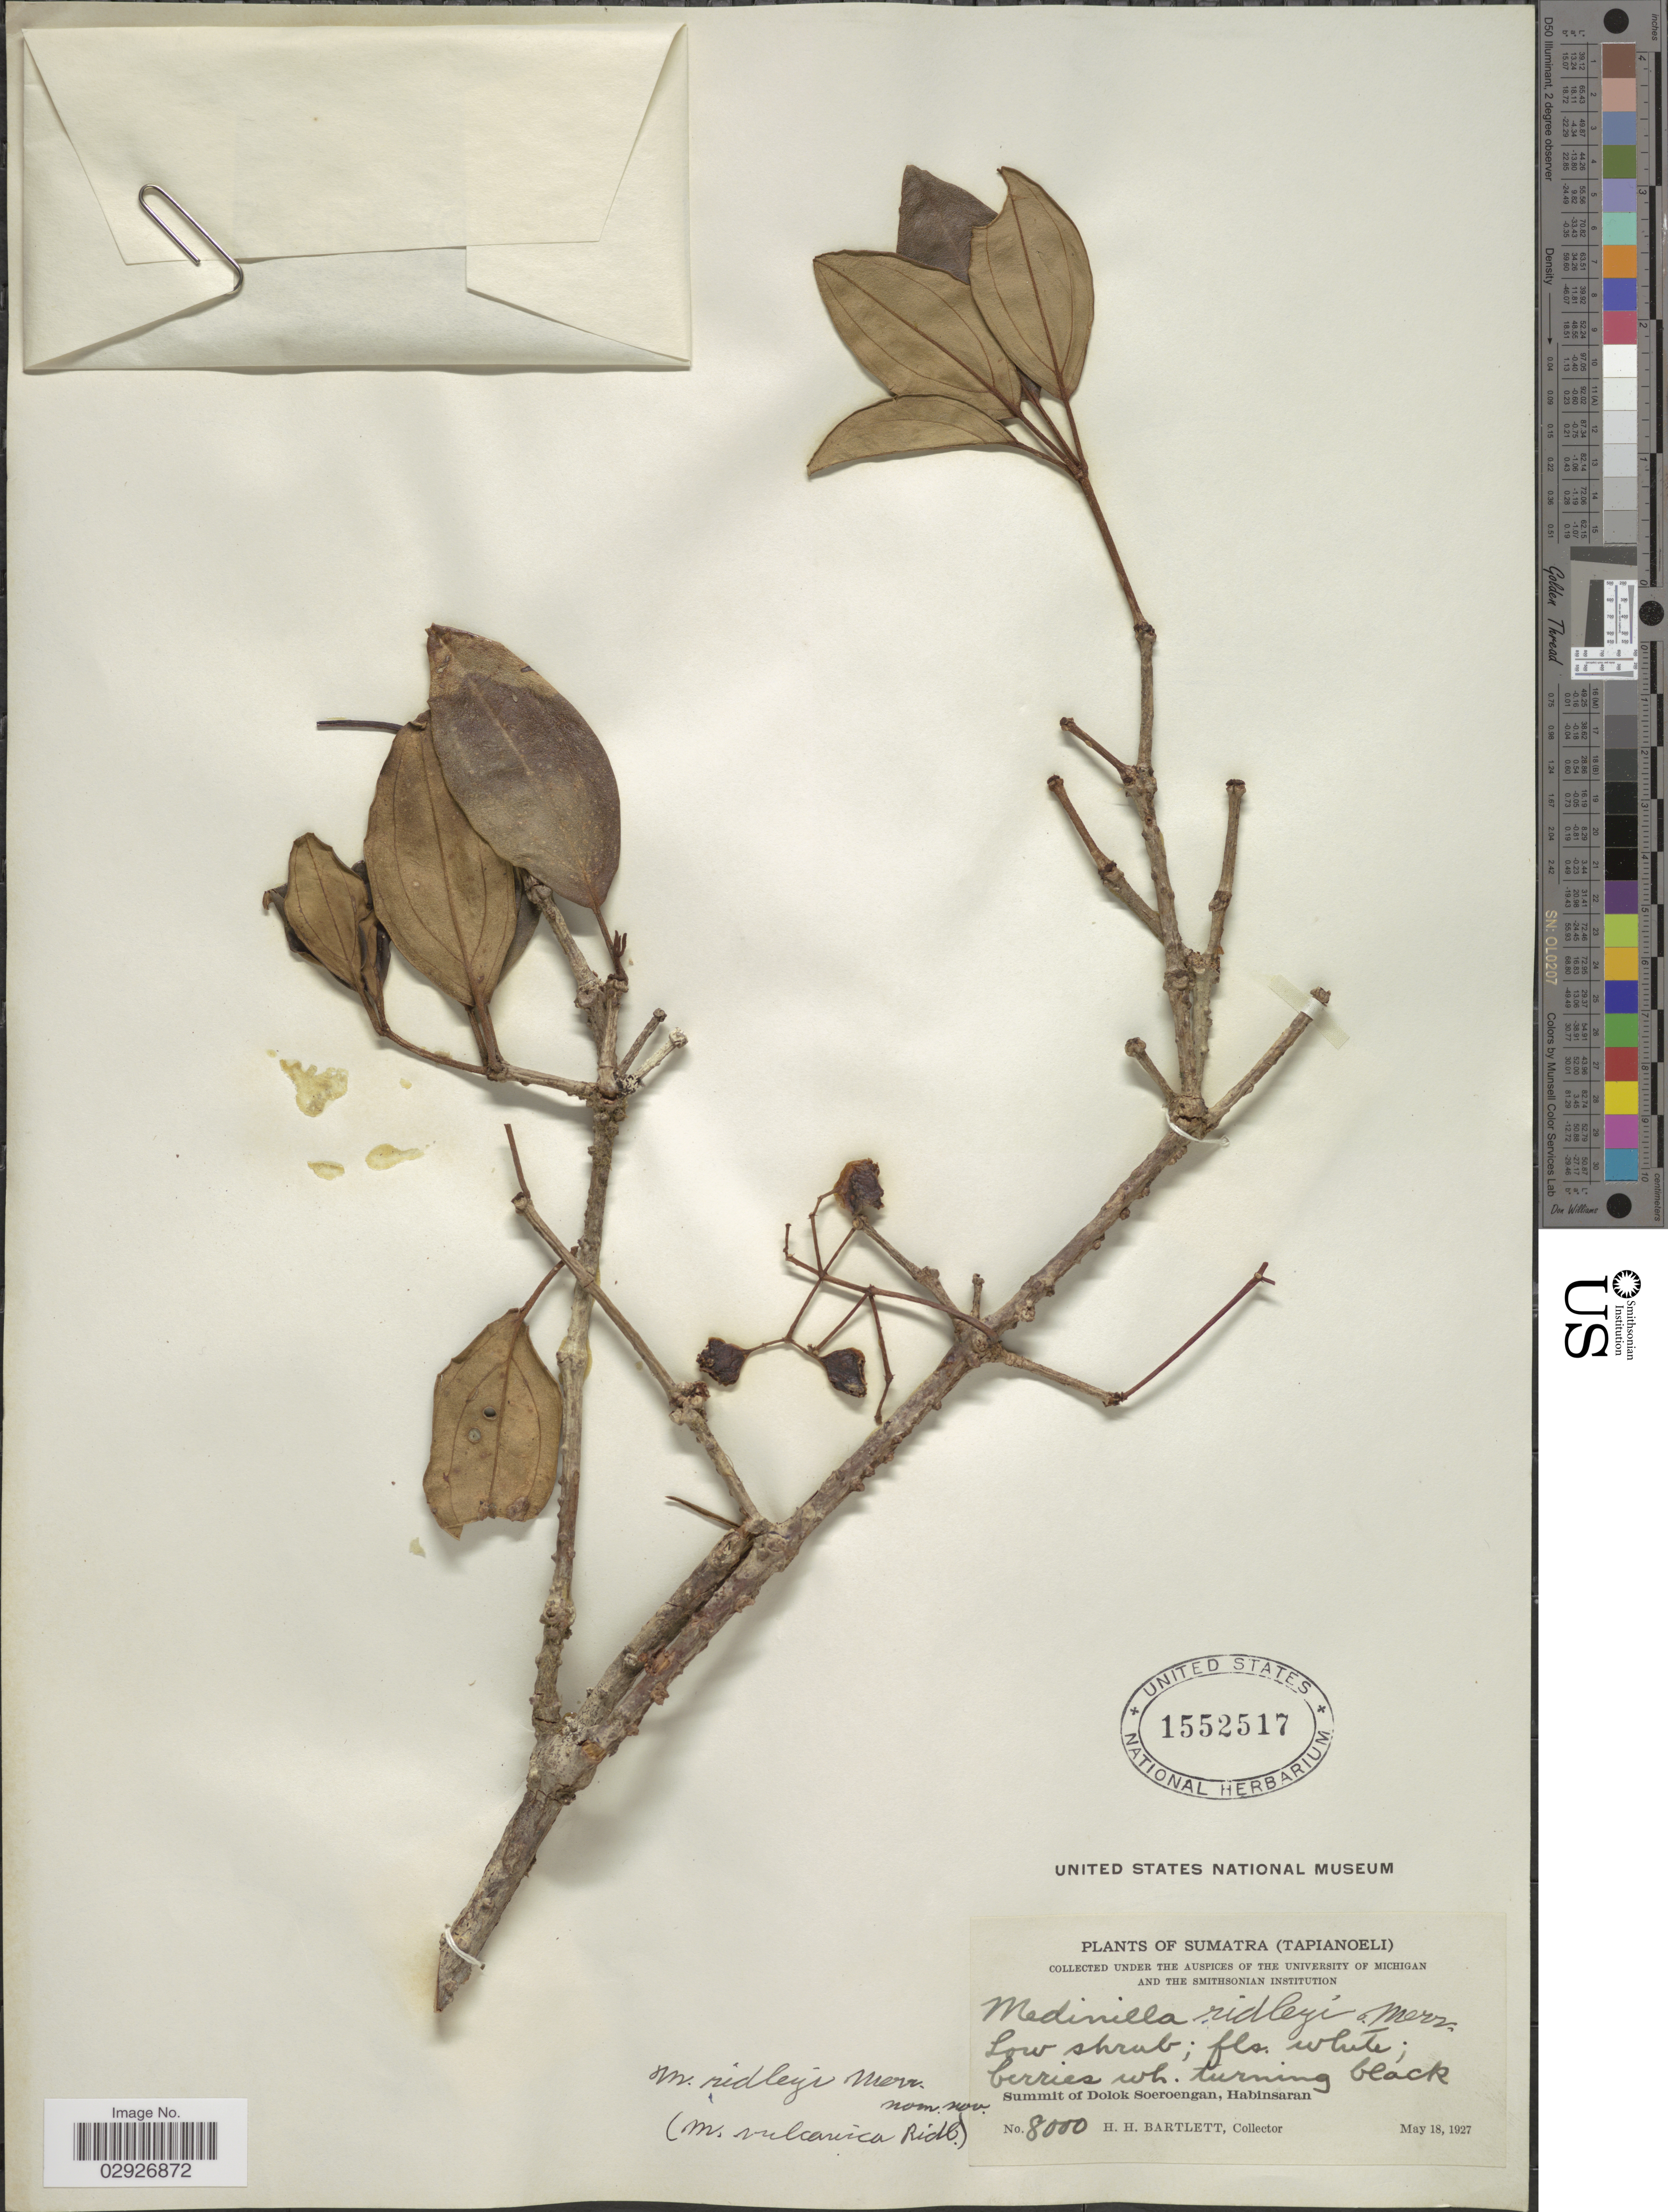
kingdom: Plantae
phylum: Tracheophyta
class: Magnoliopsida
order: Myrtales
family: Melastomataceae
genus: Medinilla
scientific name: Medinilla ridleyi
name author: Merr.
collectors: H. H. Bartlett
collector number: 8000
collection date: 1927-05-18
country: Indonesia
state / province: Sumatra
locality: (Tapianoeli). Summit of Dolok Soeroengan, Habinsaran.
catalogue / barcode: US 1552517